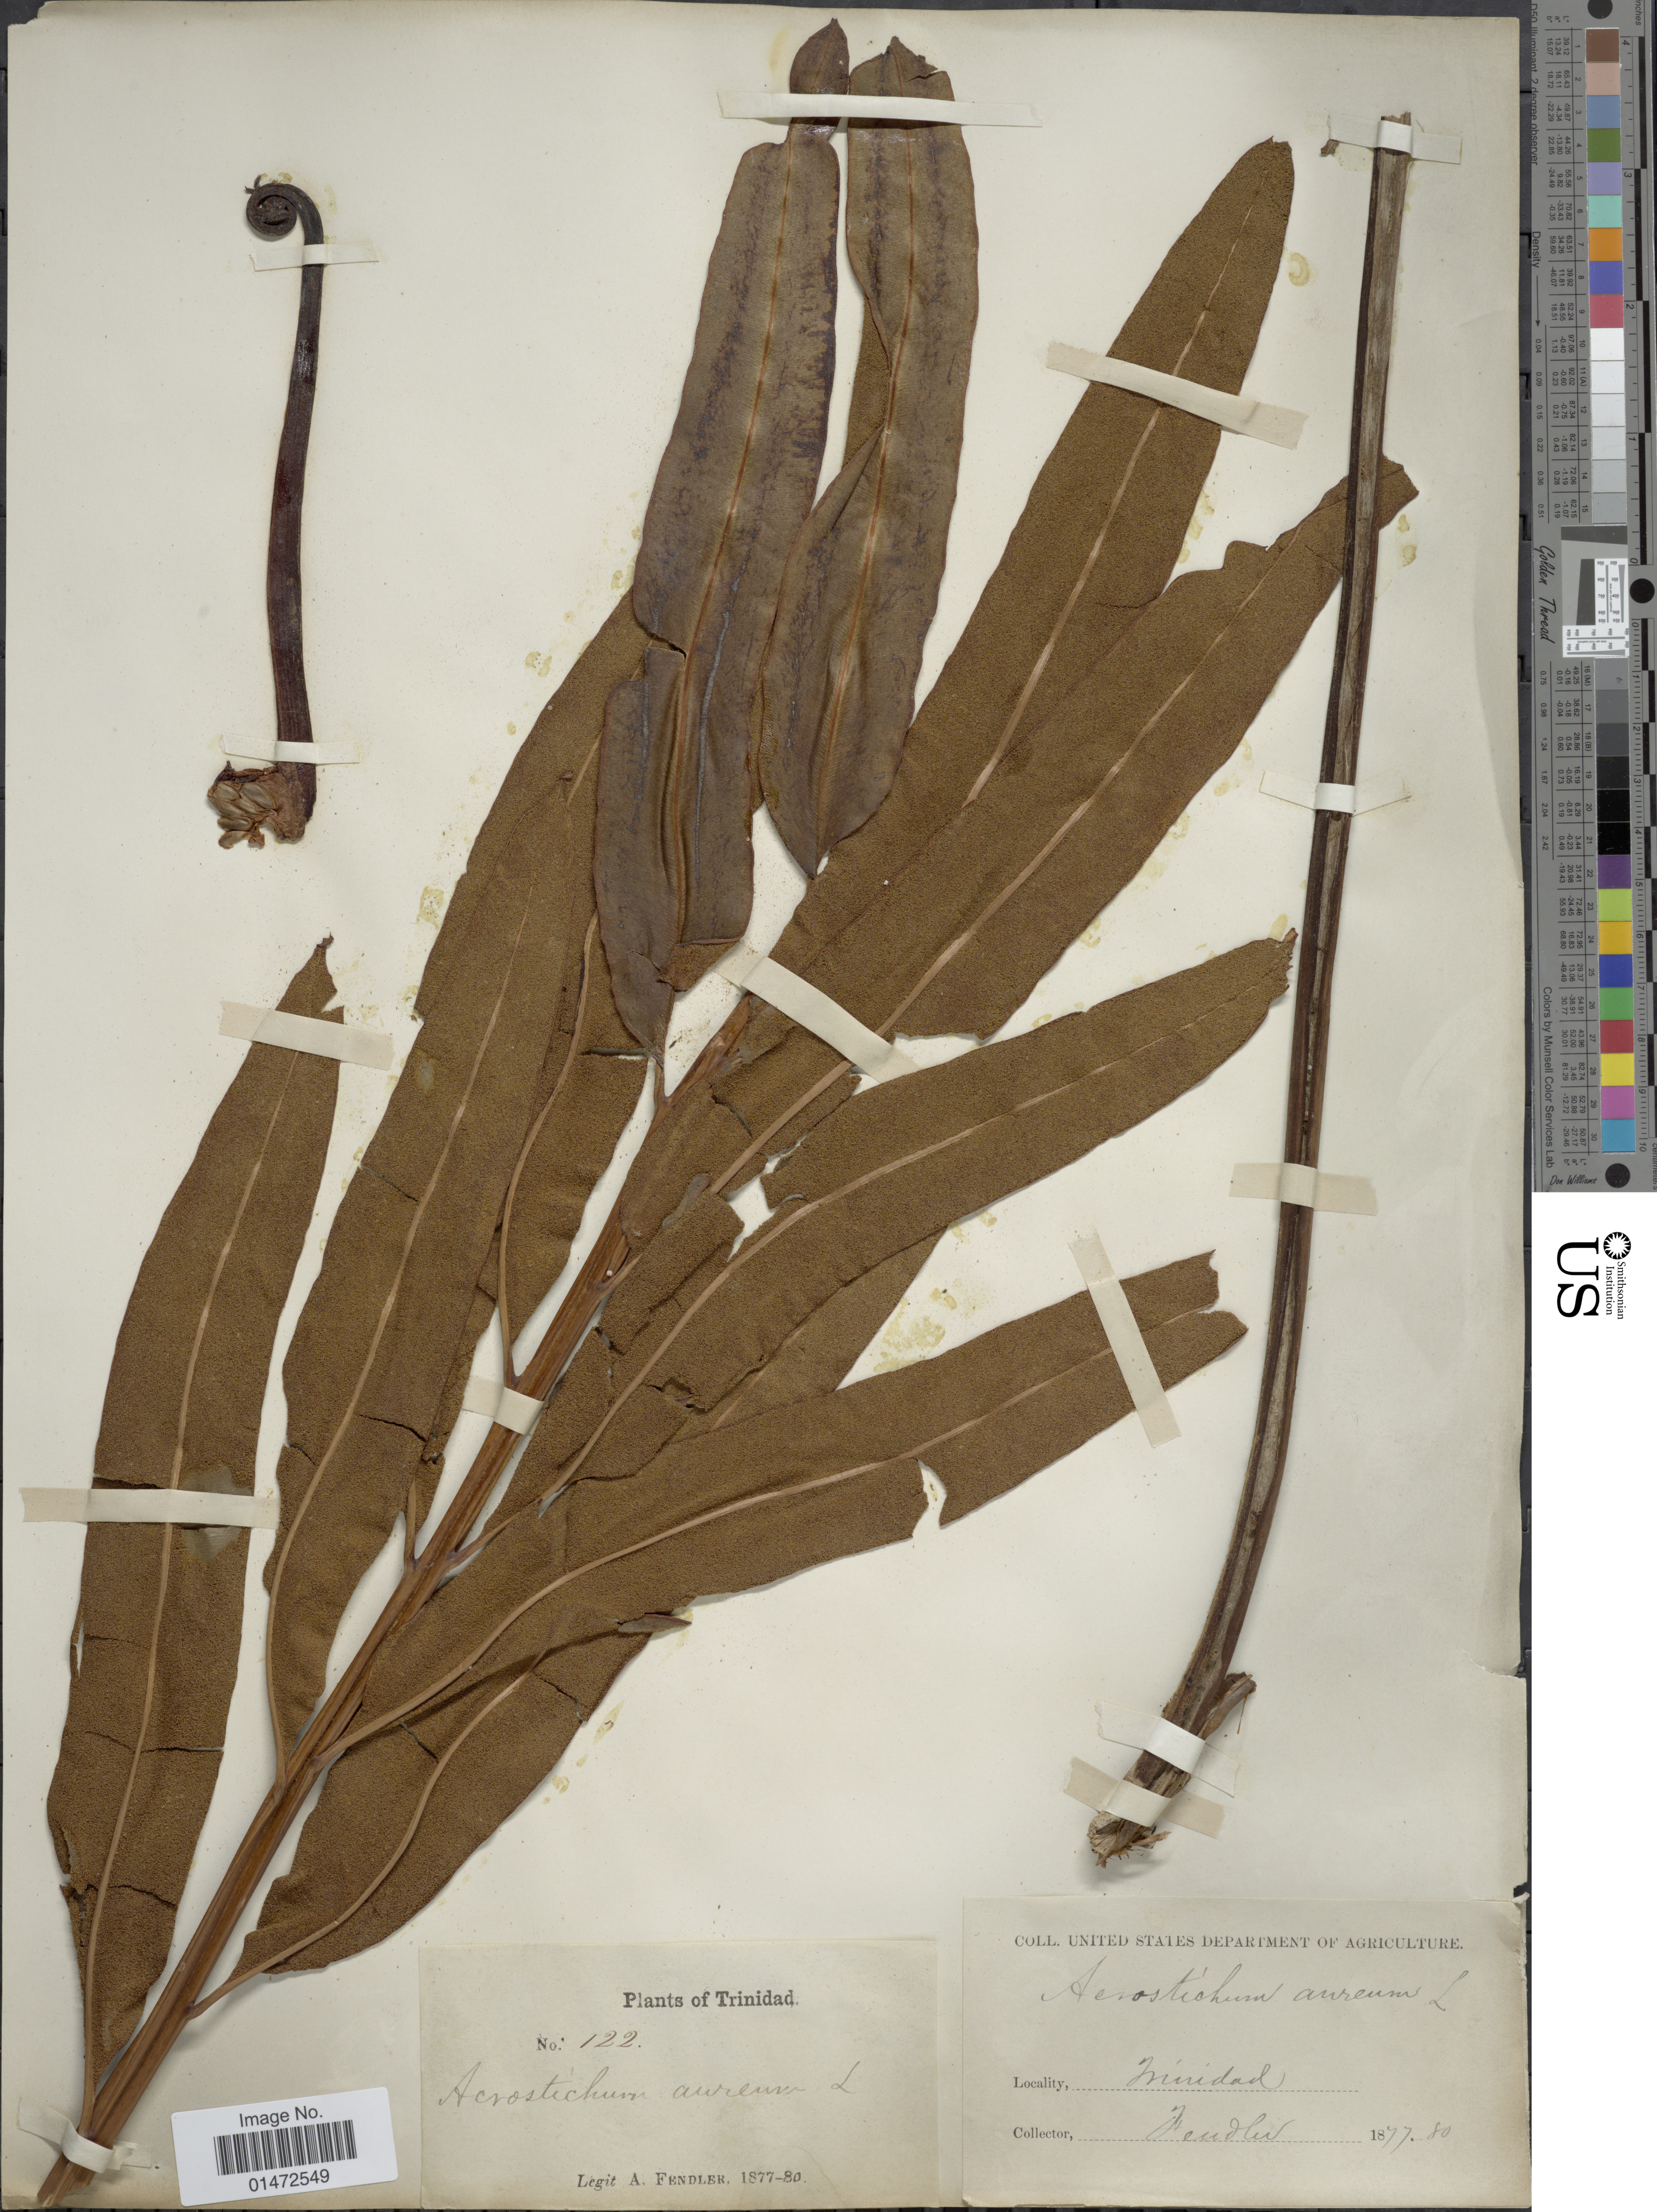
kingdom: Plantae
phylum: Tracheophyta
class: Polypodiopsida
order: Polypodiales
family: Pteridaceae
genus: Acrostichum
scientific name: Acrostichum danaeifolium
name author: Langsd. & Fisch.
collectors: A. Fendler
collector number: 122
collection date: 1877/1880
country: Trinidad and Tobago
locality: Trinidad